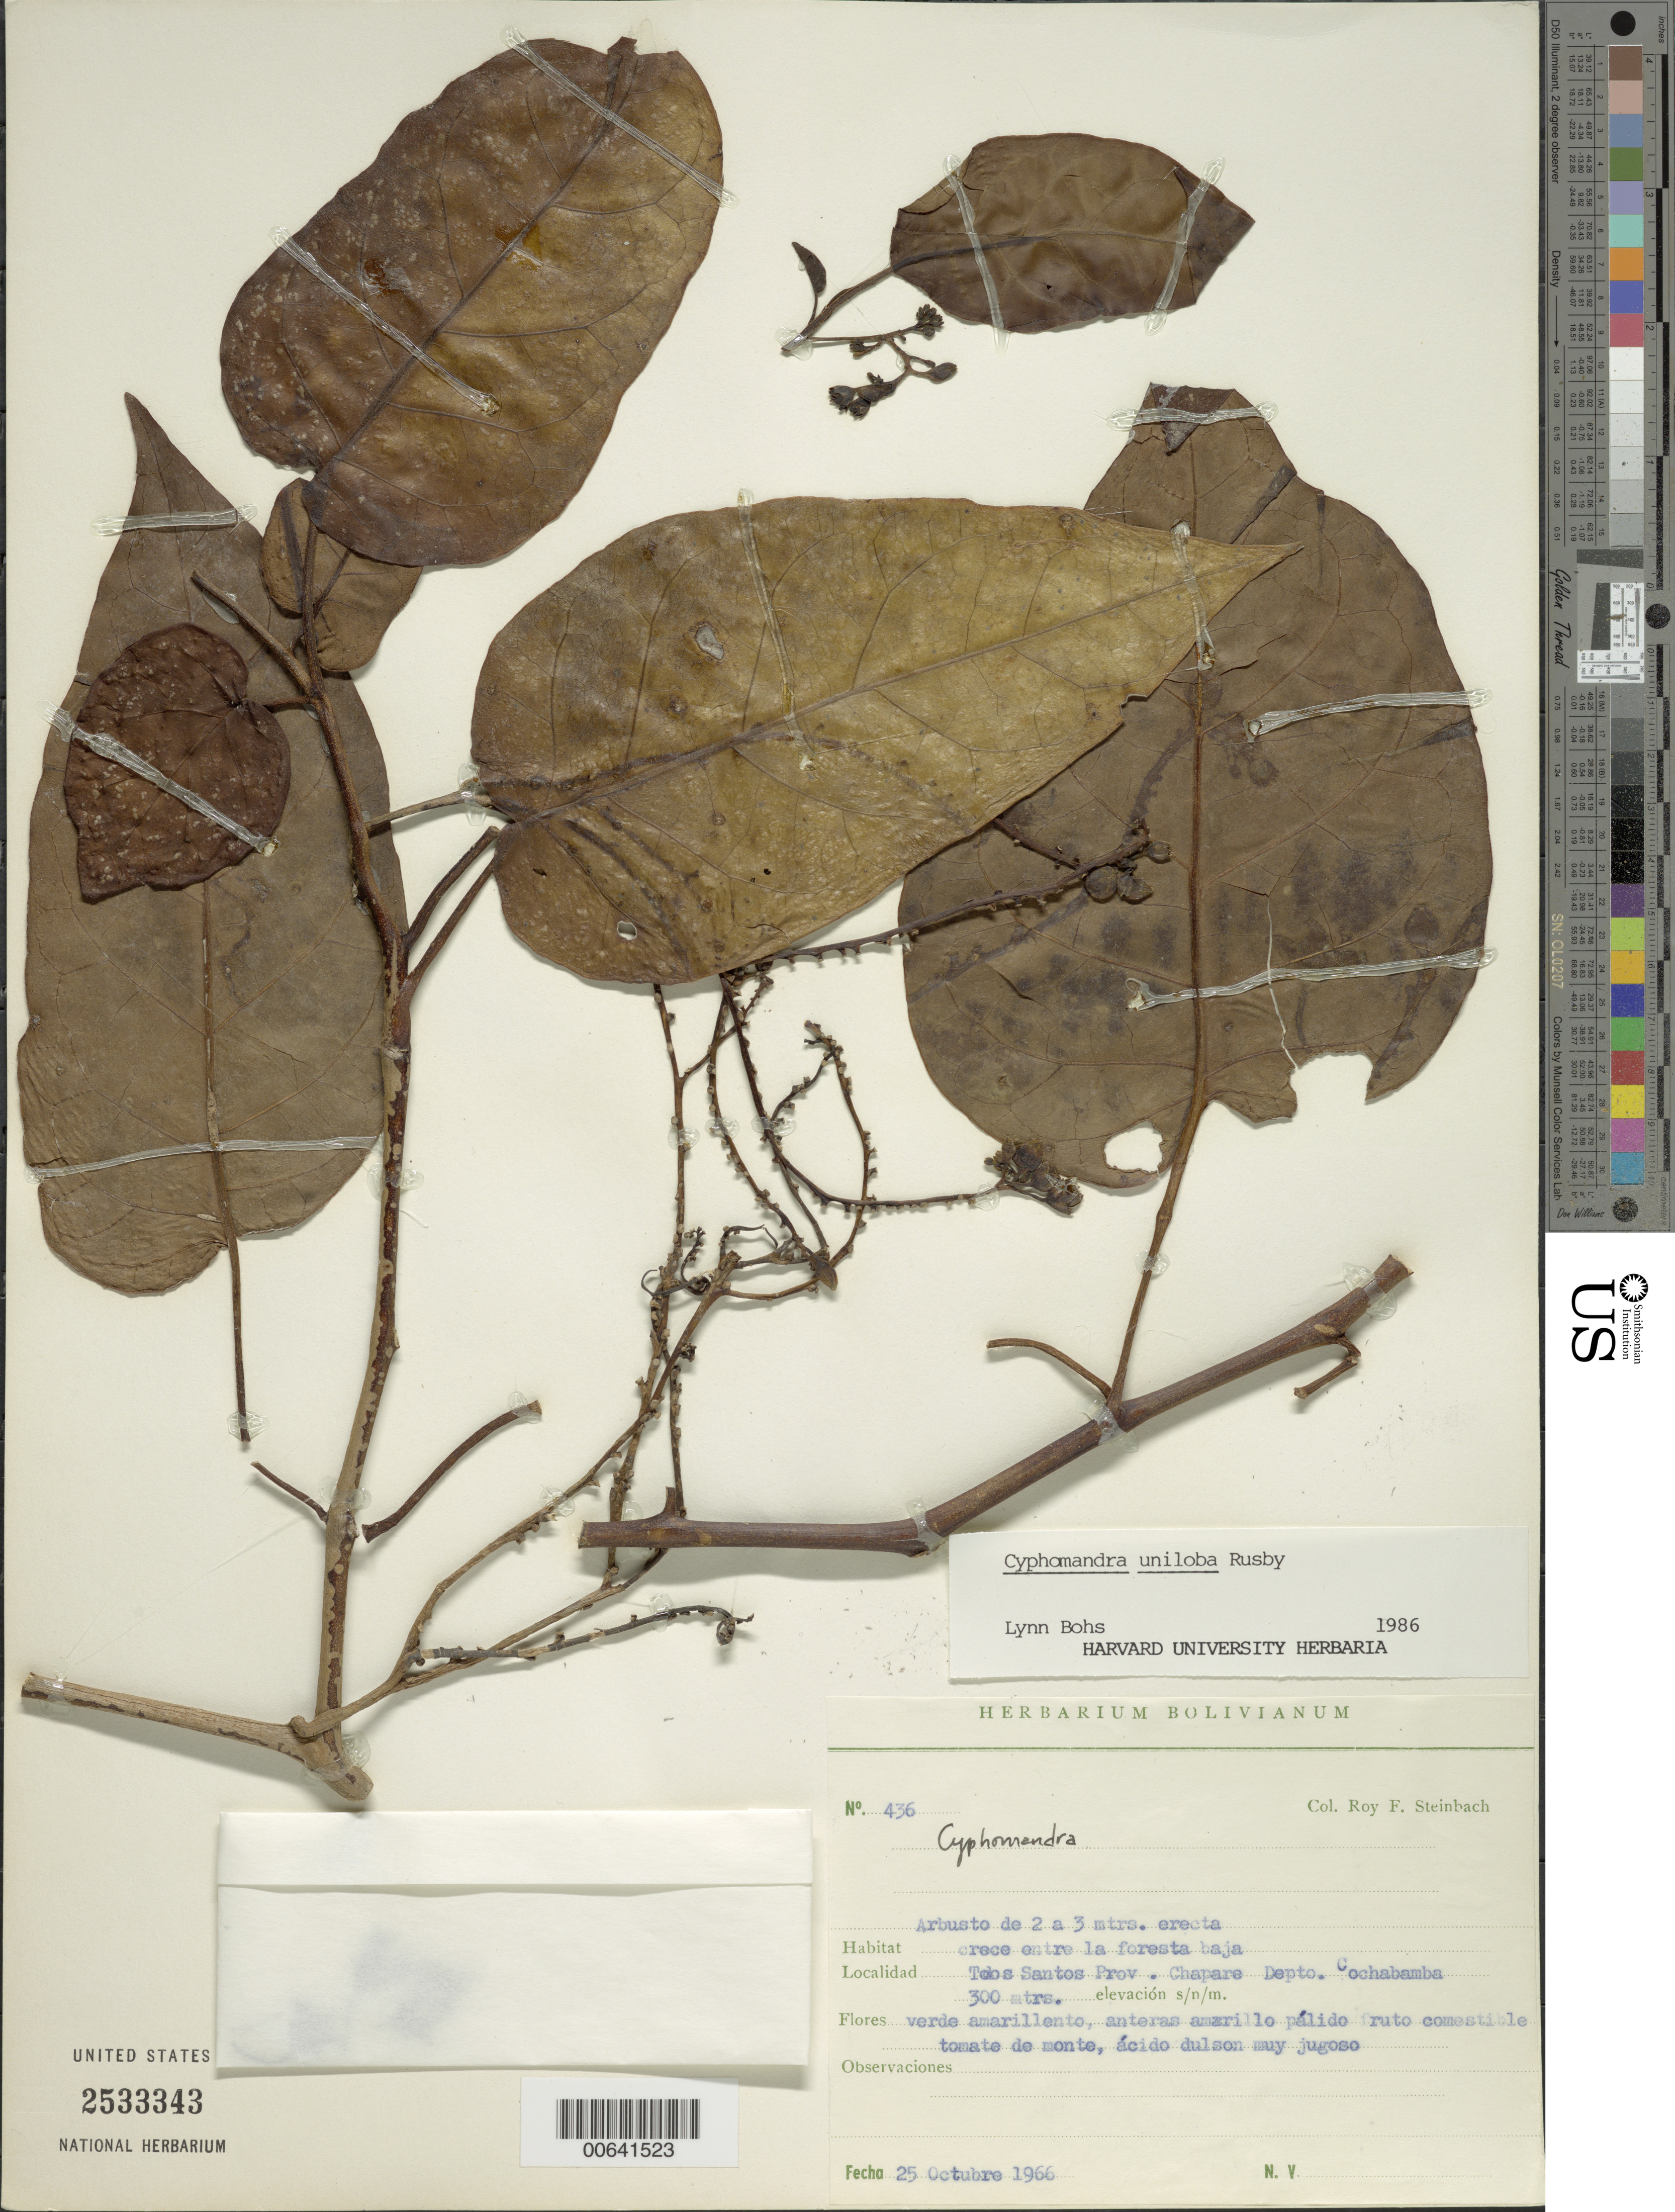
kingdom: Plantae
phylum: Tracheophyta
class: Magnoliopsida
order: Solanales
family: Solanaceae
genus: Cyphomandra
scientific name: Cyphomandra uniloba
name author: Rusby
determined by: Bohs, L. A.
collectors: R. F. Steinbach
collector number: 436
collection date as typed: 25 Oct 1966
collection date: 1966-10-25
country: Bolivia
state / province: Cochabamba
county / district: Chaparé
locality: Chapare, Todos Santos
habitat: Entre la foresta baja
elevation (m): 300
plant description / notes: Common name: tomate de monte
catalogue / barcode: US 2533343